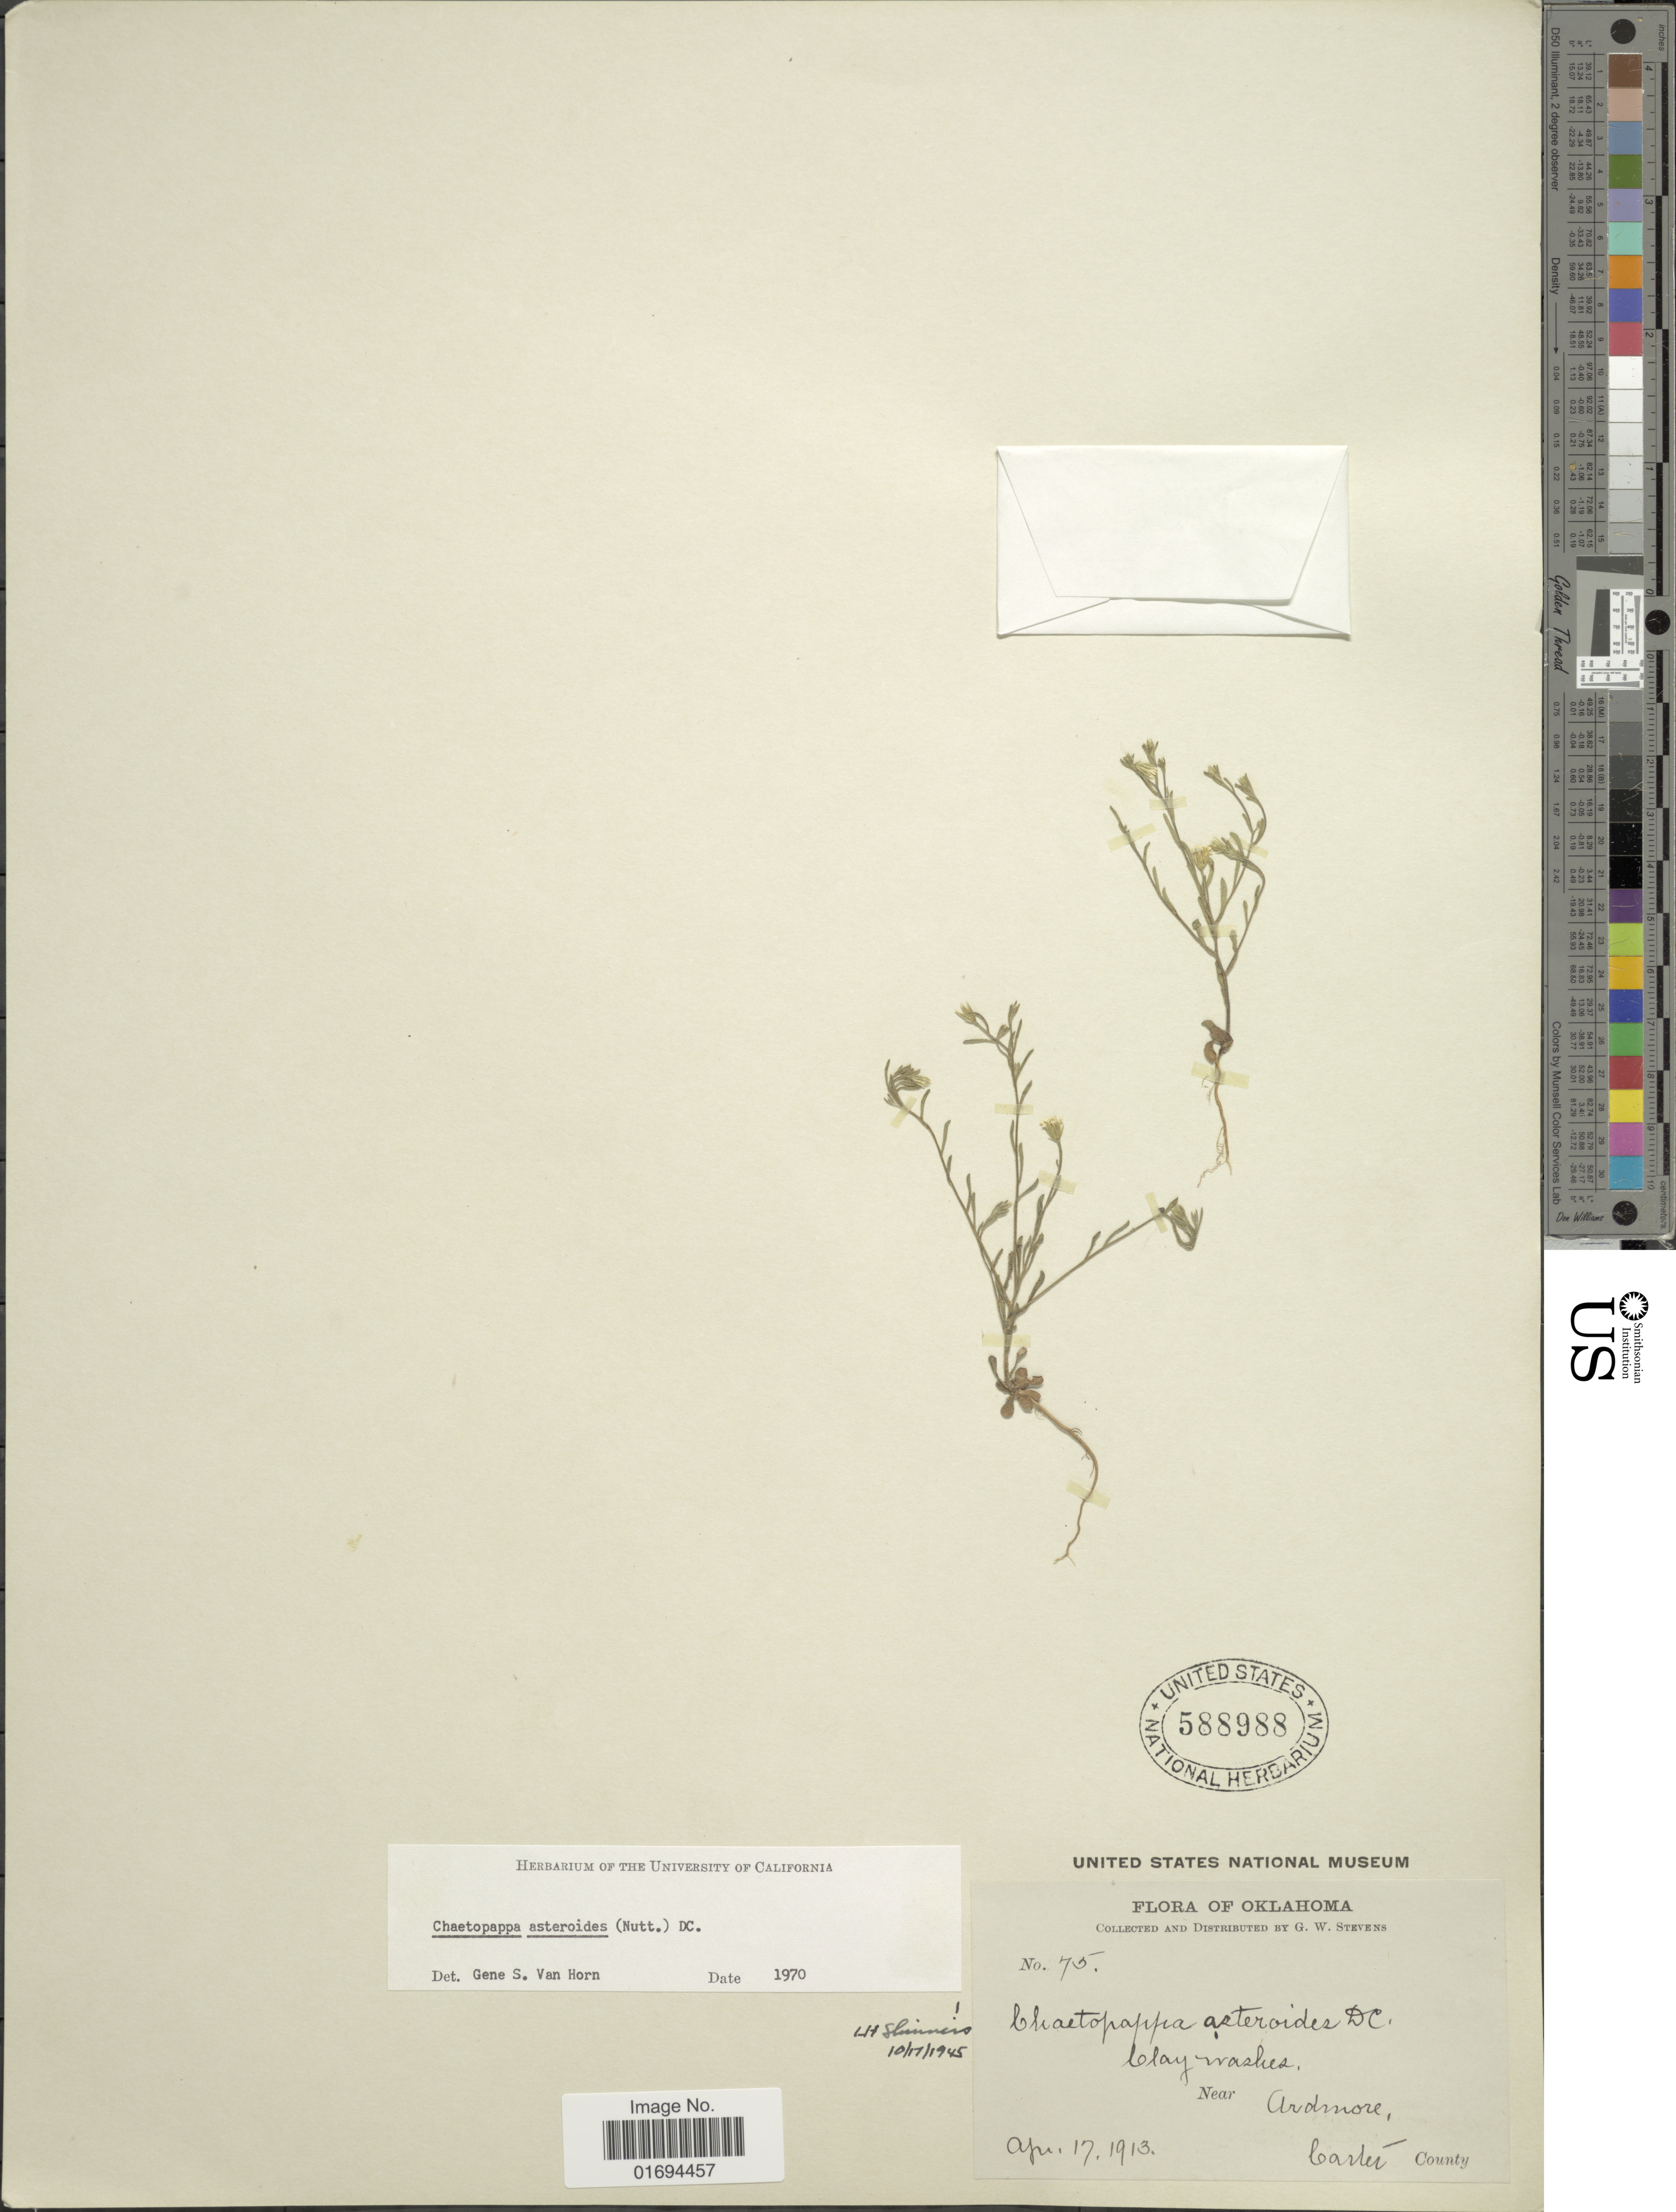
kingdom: Plantae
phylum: Tracheophyta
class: Magnoliopsida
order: Asterales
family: Asteraceae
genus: Chaetopappa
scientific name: Chaetopappa asteroides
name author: (Nutt.) DC.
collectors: G. W. Stevens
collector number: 75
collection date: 1913-04-17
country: United States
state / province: Oklahoma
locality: Near Ardmore, Carter County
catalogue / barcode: US 588988